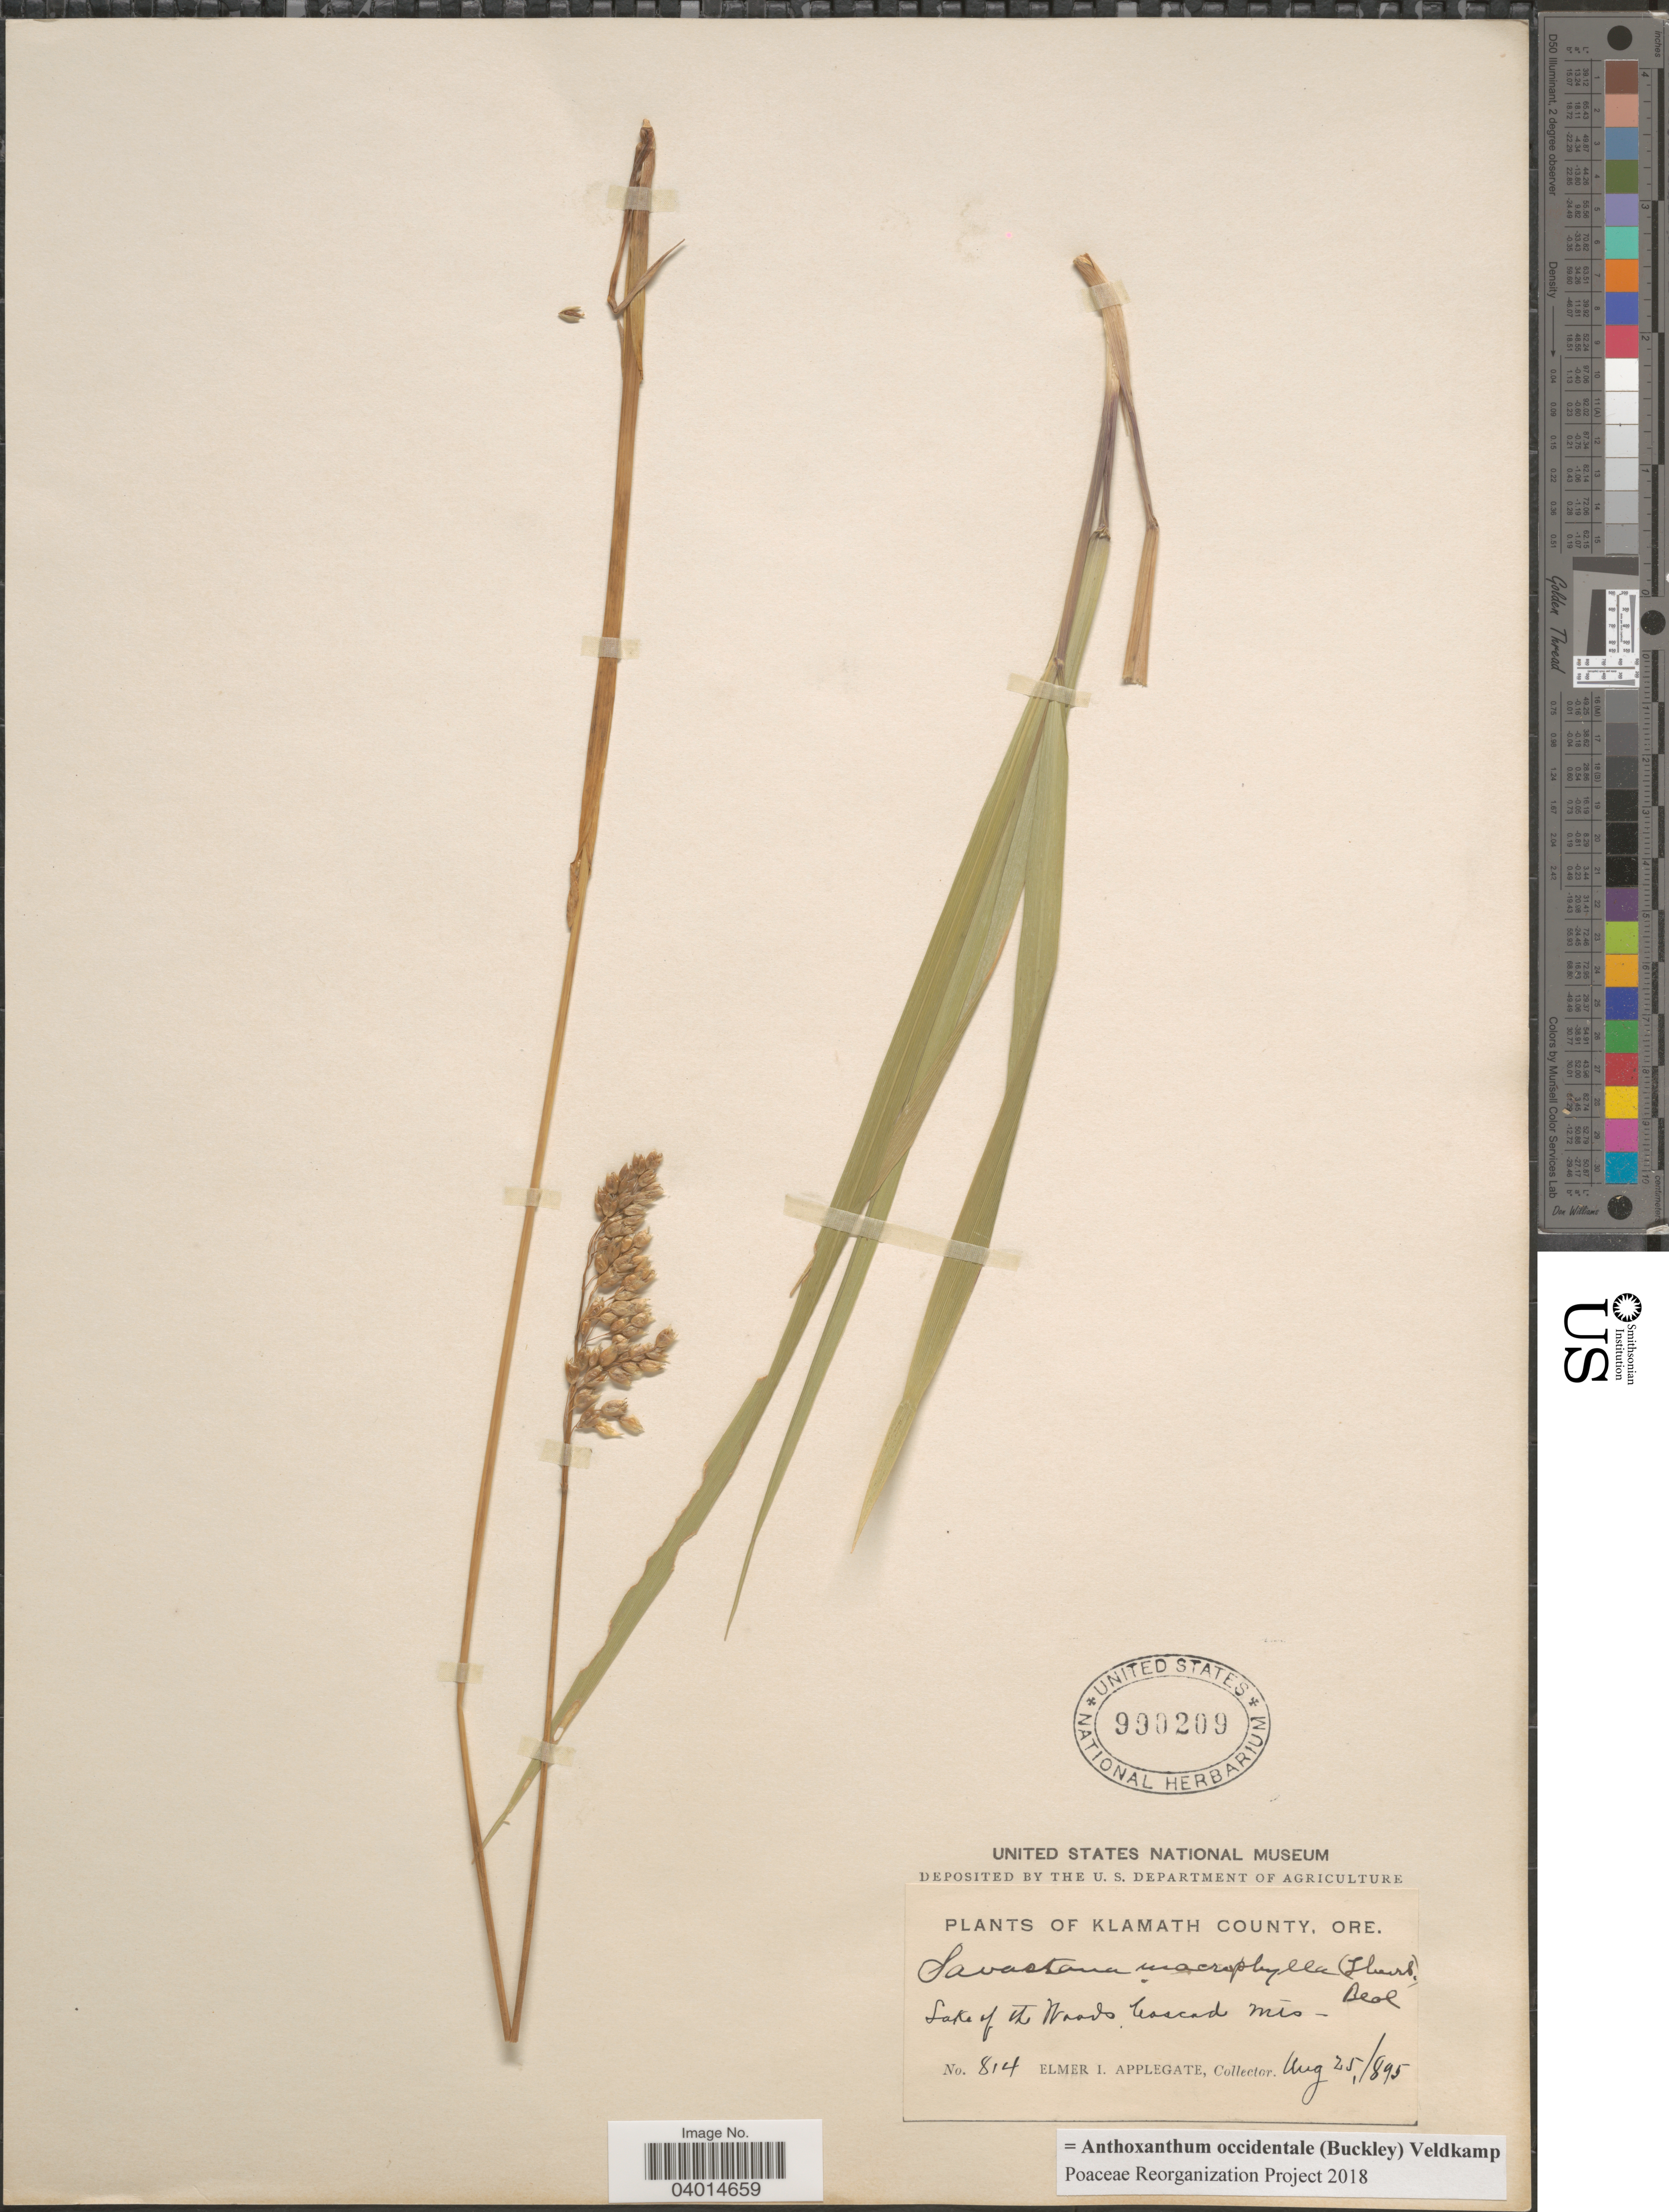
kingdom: Plantae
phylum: Tracheophyta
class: Liliopsida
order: Poales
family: Poaceae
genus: Anthoxanthum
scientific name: Anthoxanthum occidentale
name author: (Buckley) Veldkamp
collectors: E. I. Applegate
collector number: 814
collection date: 1895-08-25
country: United States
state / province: Oregon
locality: Klamath County. Lake of the Woods Cascade Mts.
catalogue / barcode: US 990209